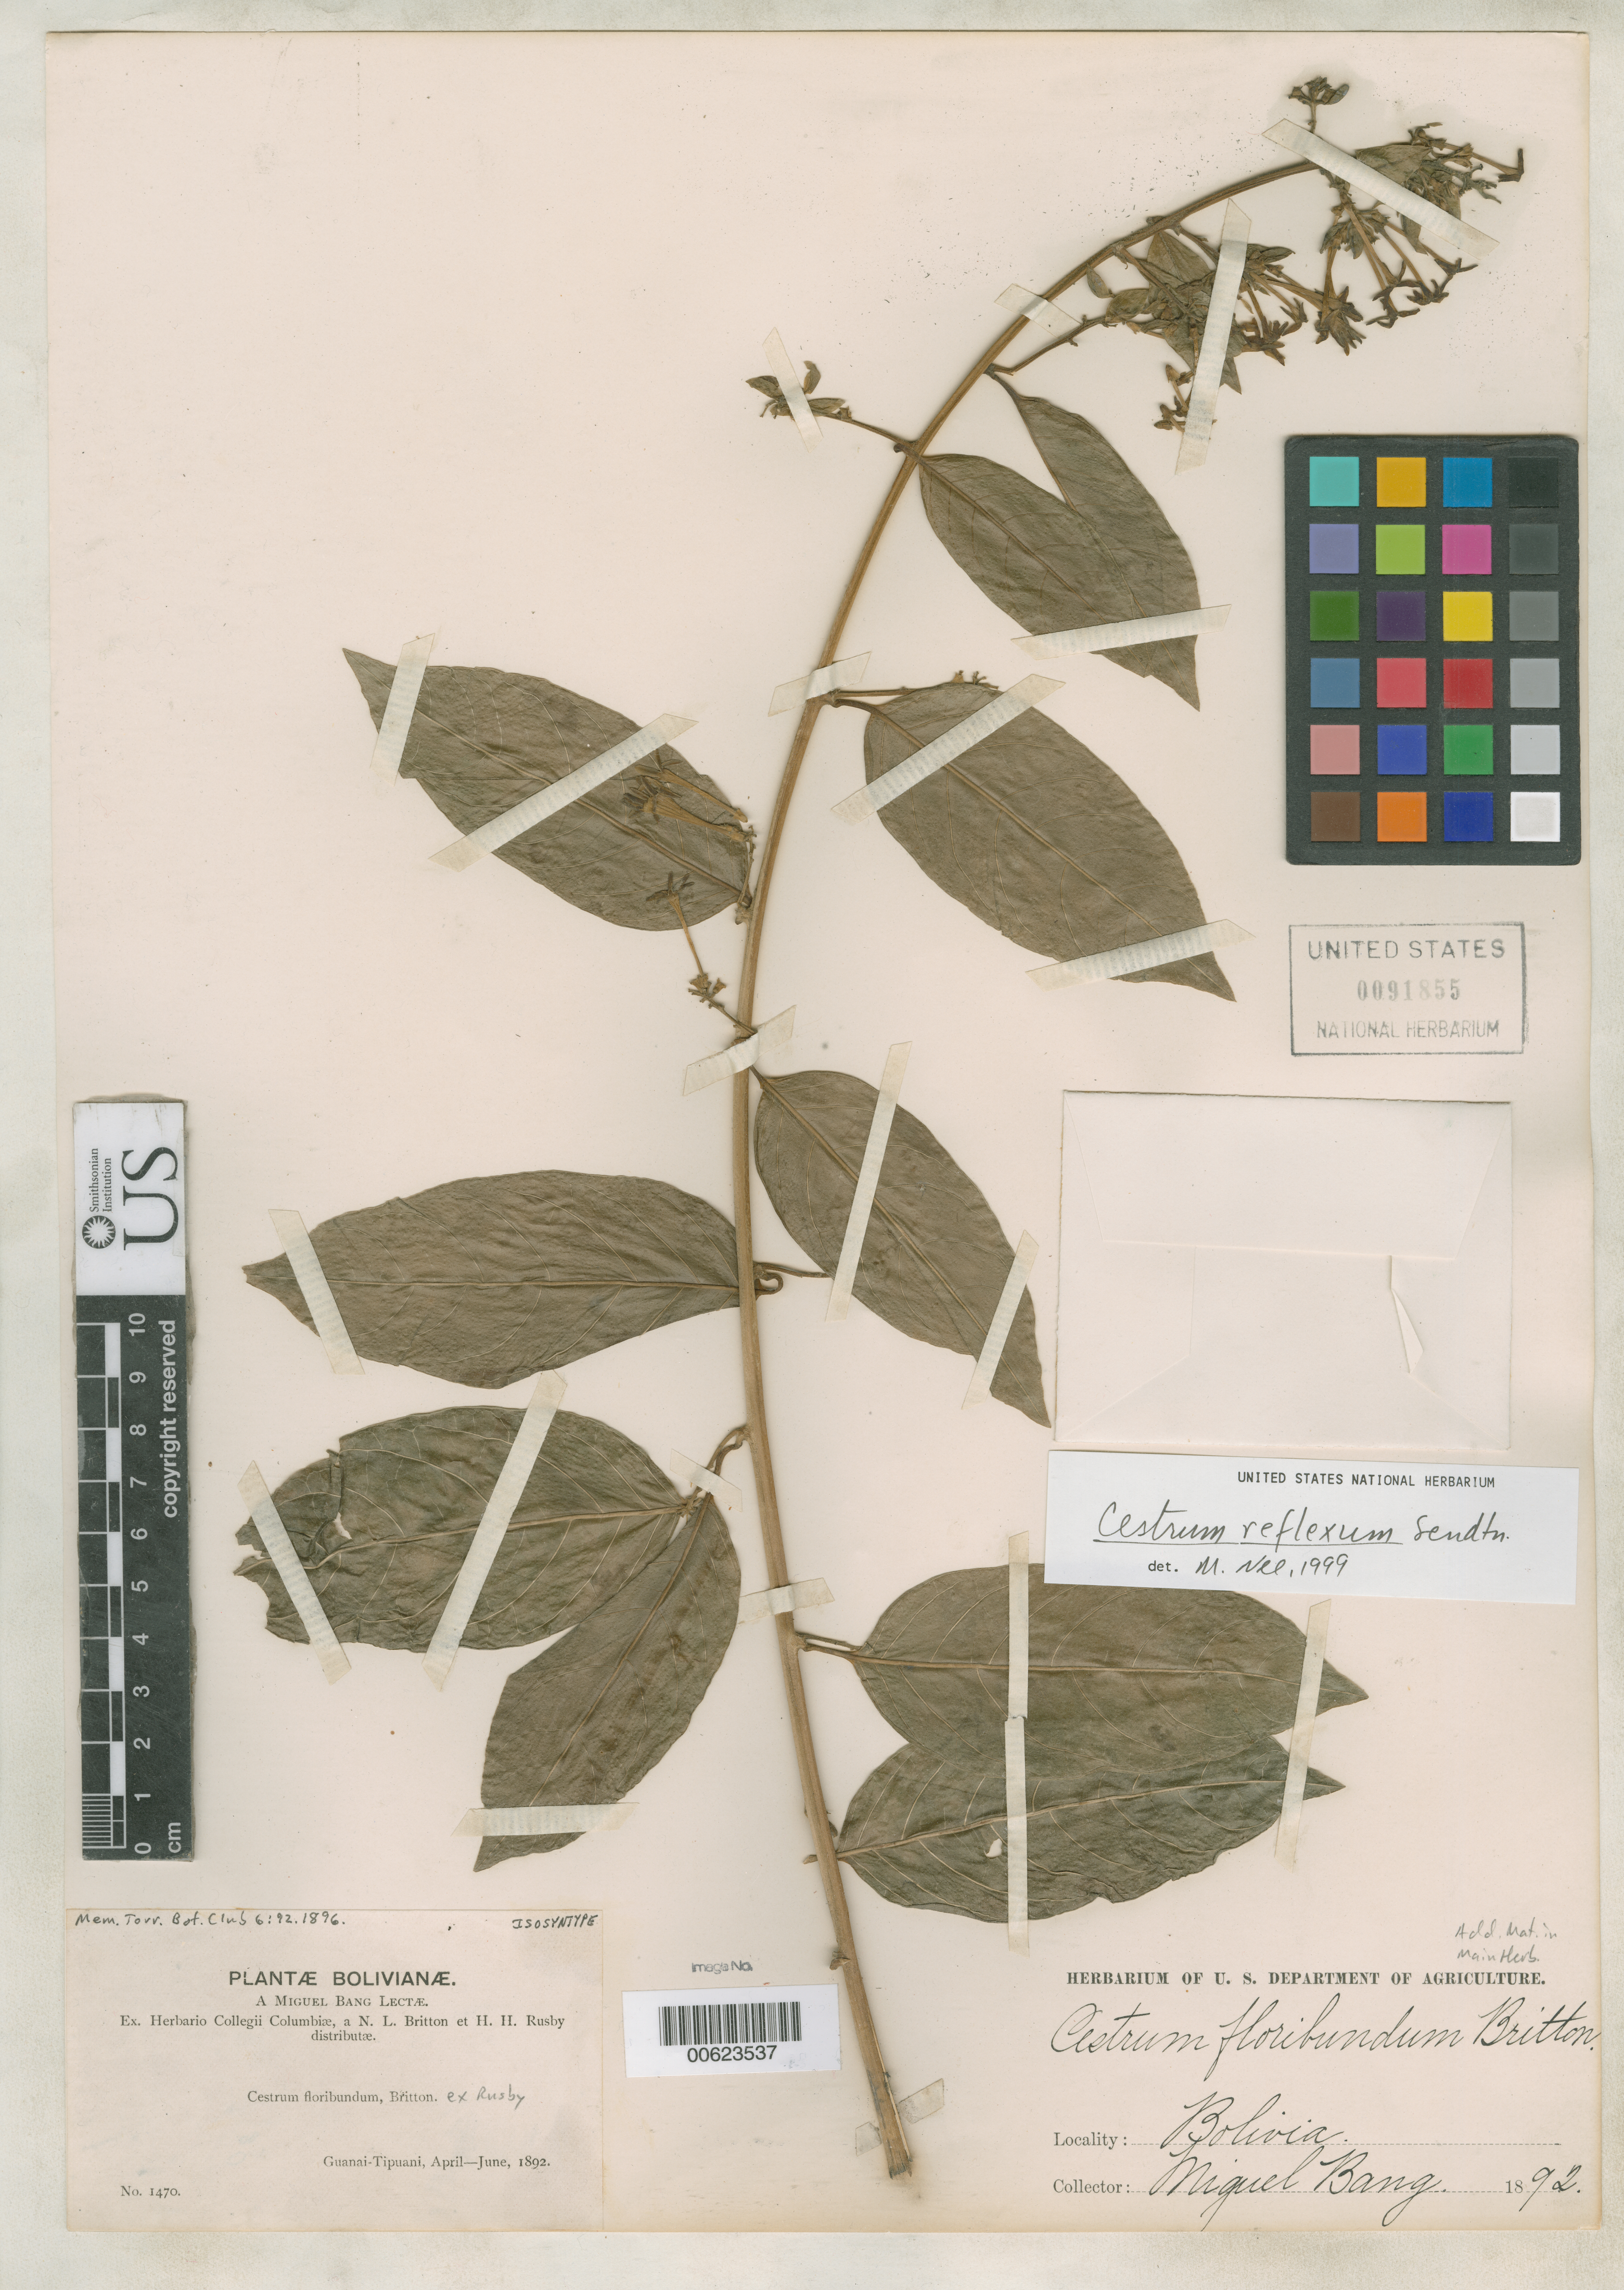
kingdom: Plantae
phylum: Tracheophyta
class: Magnoliopsida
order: Solanales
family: Solanaceae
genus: Cestrum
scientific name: Cestrum floribundum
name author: Britton ex Rusby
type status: Isosyntype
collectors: M. Bang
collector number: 1470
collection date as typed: Apr 1892 to -- Jun 1892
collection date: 1892-04/1892-06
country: Bolivia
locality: Guanai - Tipuani.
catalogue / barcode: US 91855